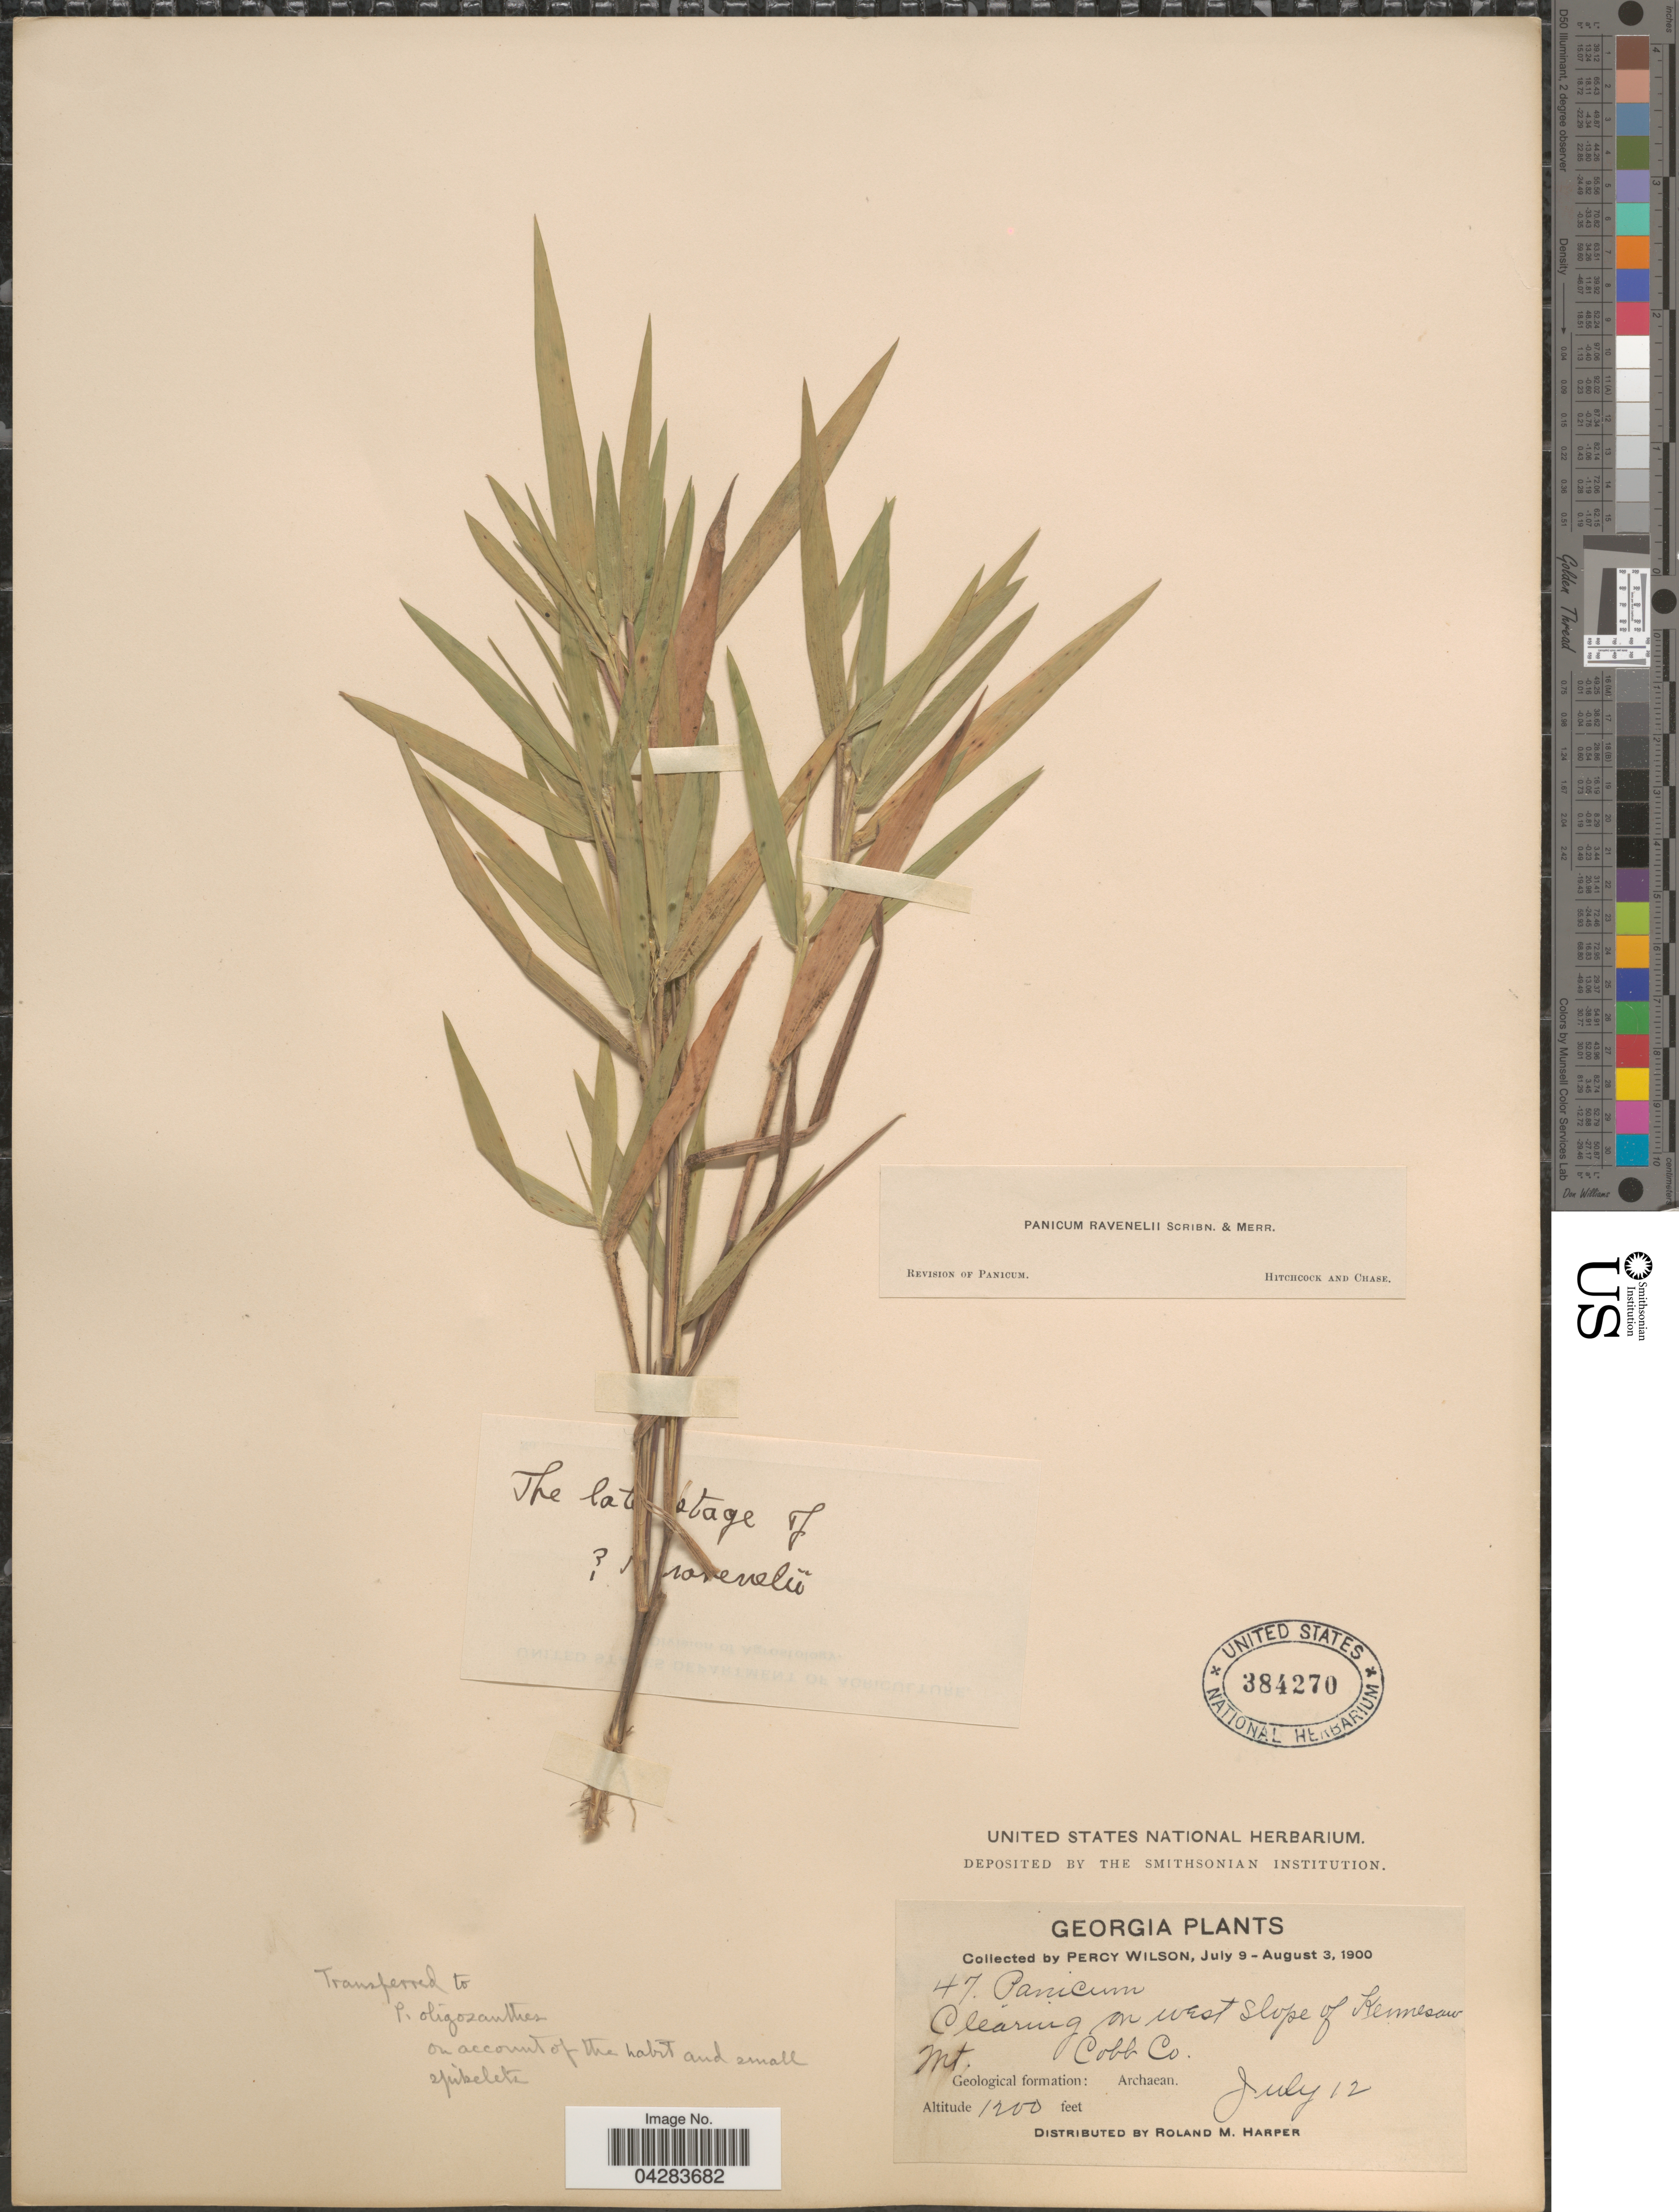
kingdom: Plantae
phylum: Tracheophyta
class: Liliopsida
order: Poales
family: Poaceae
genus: Dichanthelium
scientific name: Dichanthelium oligosanthes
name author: (Schult.) Gould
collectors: P. Wilson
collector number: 47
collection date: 1900-07-12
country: United States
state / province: Georgia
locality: Clearing on west slope of Kennesaw Mt. Cobb Co. Geological formation: Archaean.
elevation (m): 366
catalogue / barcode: US 384270